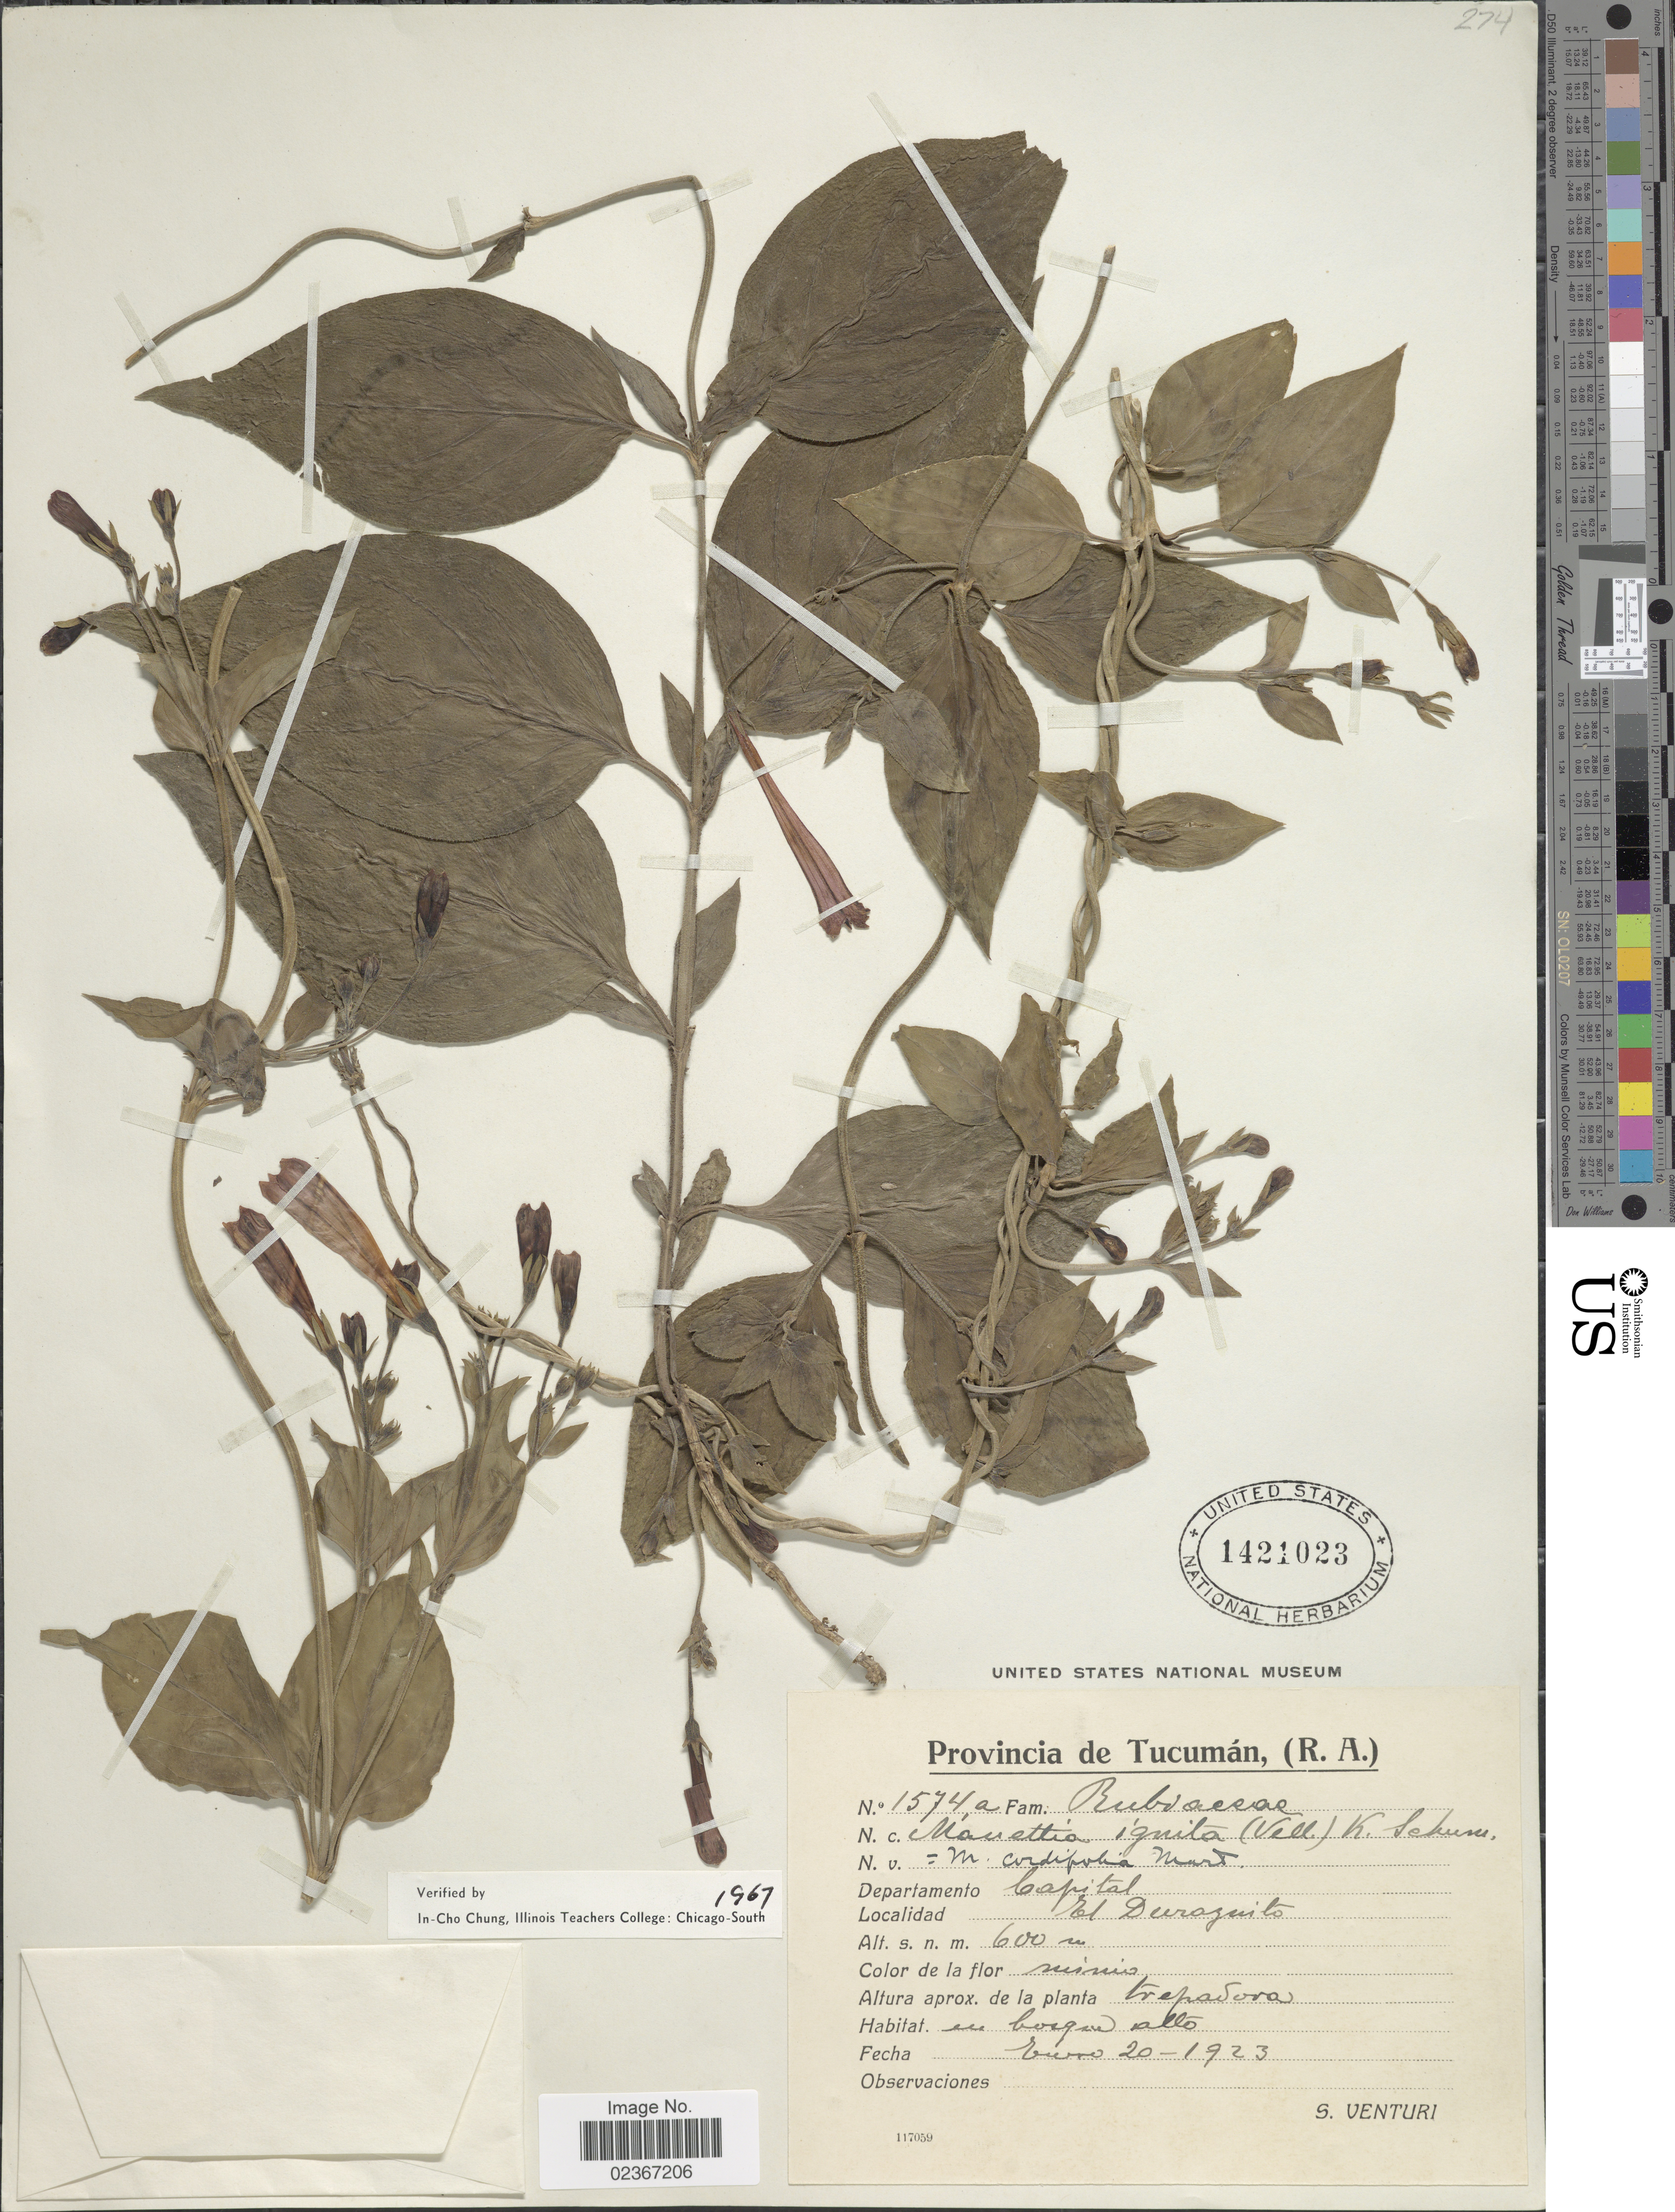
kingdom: Plantae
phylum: Tracheophyta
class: Magnoliopsida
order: Gentianales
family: Rubiaceae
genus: Manettia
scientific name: Manettia cordifolia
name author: Mart.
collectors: S. Venturi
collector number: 1574a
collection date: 1923-01-20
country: Argentina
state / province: Tucuman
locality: Provincia de Tucuman, (R.A.), Departamento Capital, El Duraguito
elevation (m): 600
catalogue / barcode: US 1421023